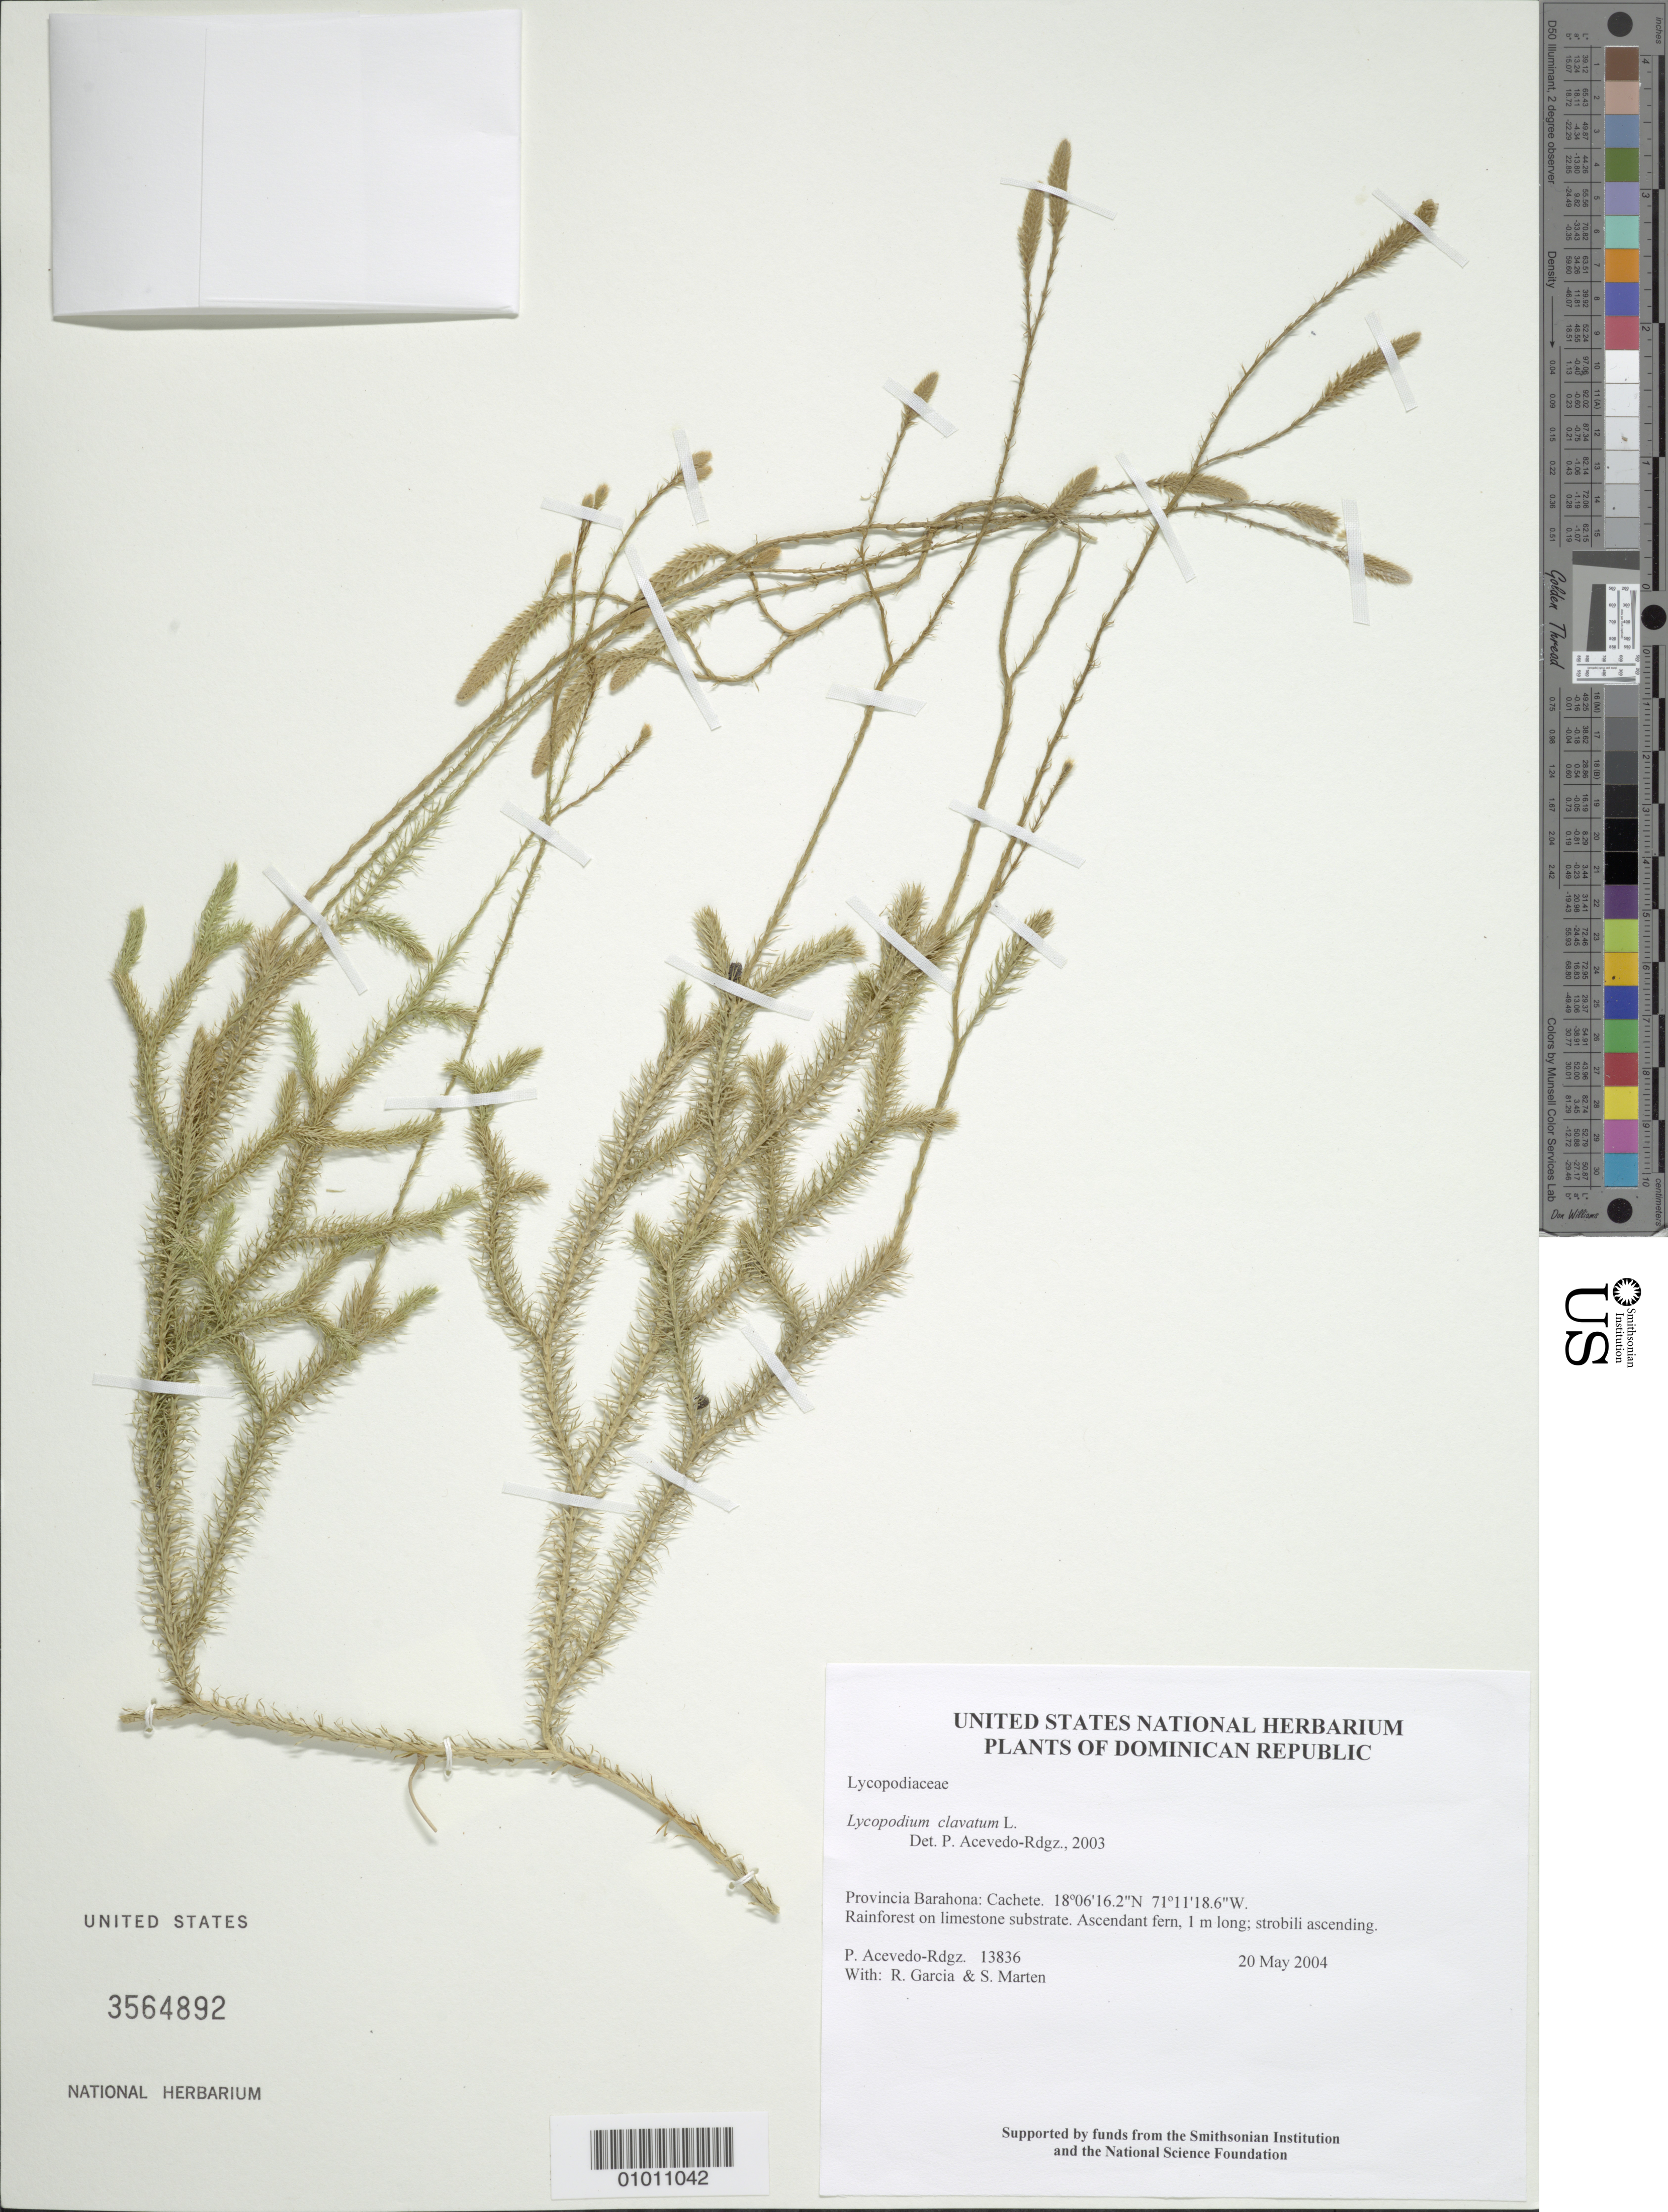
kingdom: Plantae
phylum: Tracheophyta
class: Lycopodiopsida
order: Lycopodiales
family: Lycopodiaceae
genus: Lycopodium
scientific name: Lycopodium clavatum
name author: L.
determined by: Acevedo-Rodríguez, P., (BOT), Smithsonian Institution - National Museum of Natural History (UNITED STATES)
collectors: P. Acevedo-Rodr., R. G. García & S. Marten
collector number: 13836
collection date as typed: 20 May 2004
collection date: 2004-05-20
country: Dominican Republic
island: Hispaniola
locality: Provincia Barahona: Cachete.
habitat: Rainforest on limestone substrate.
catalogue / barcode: US 3564892